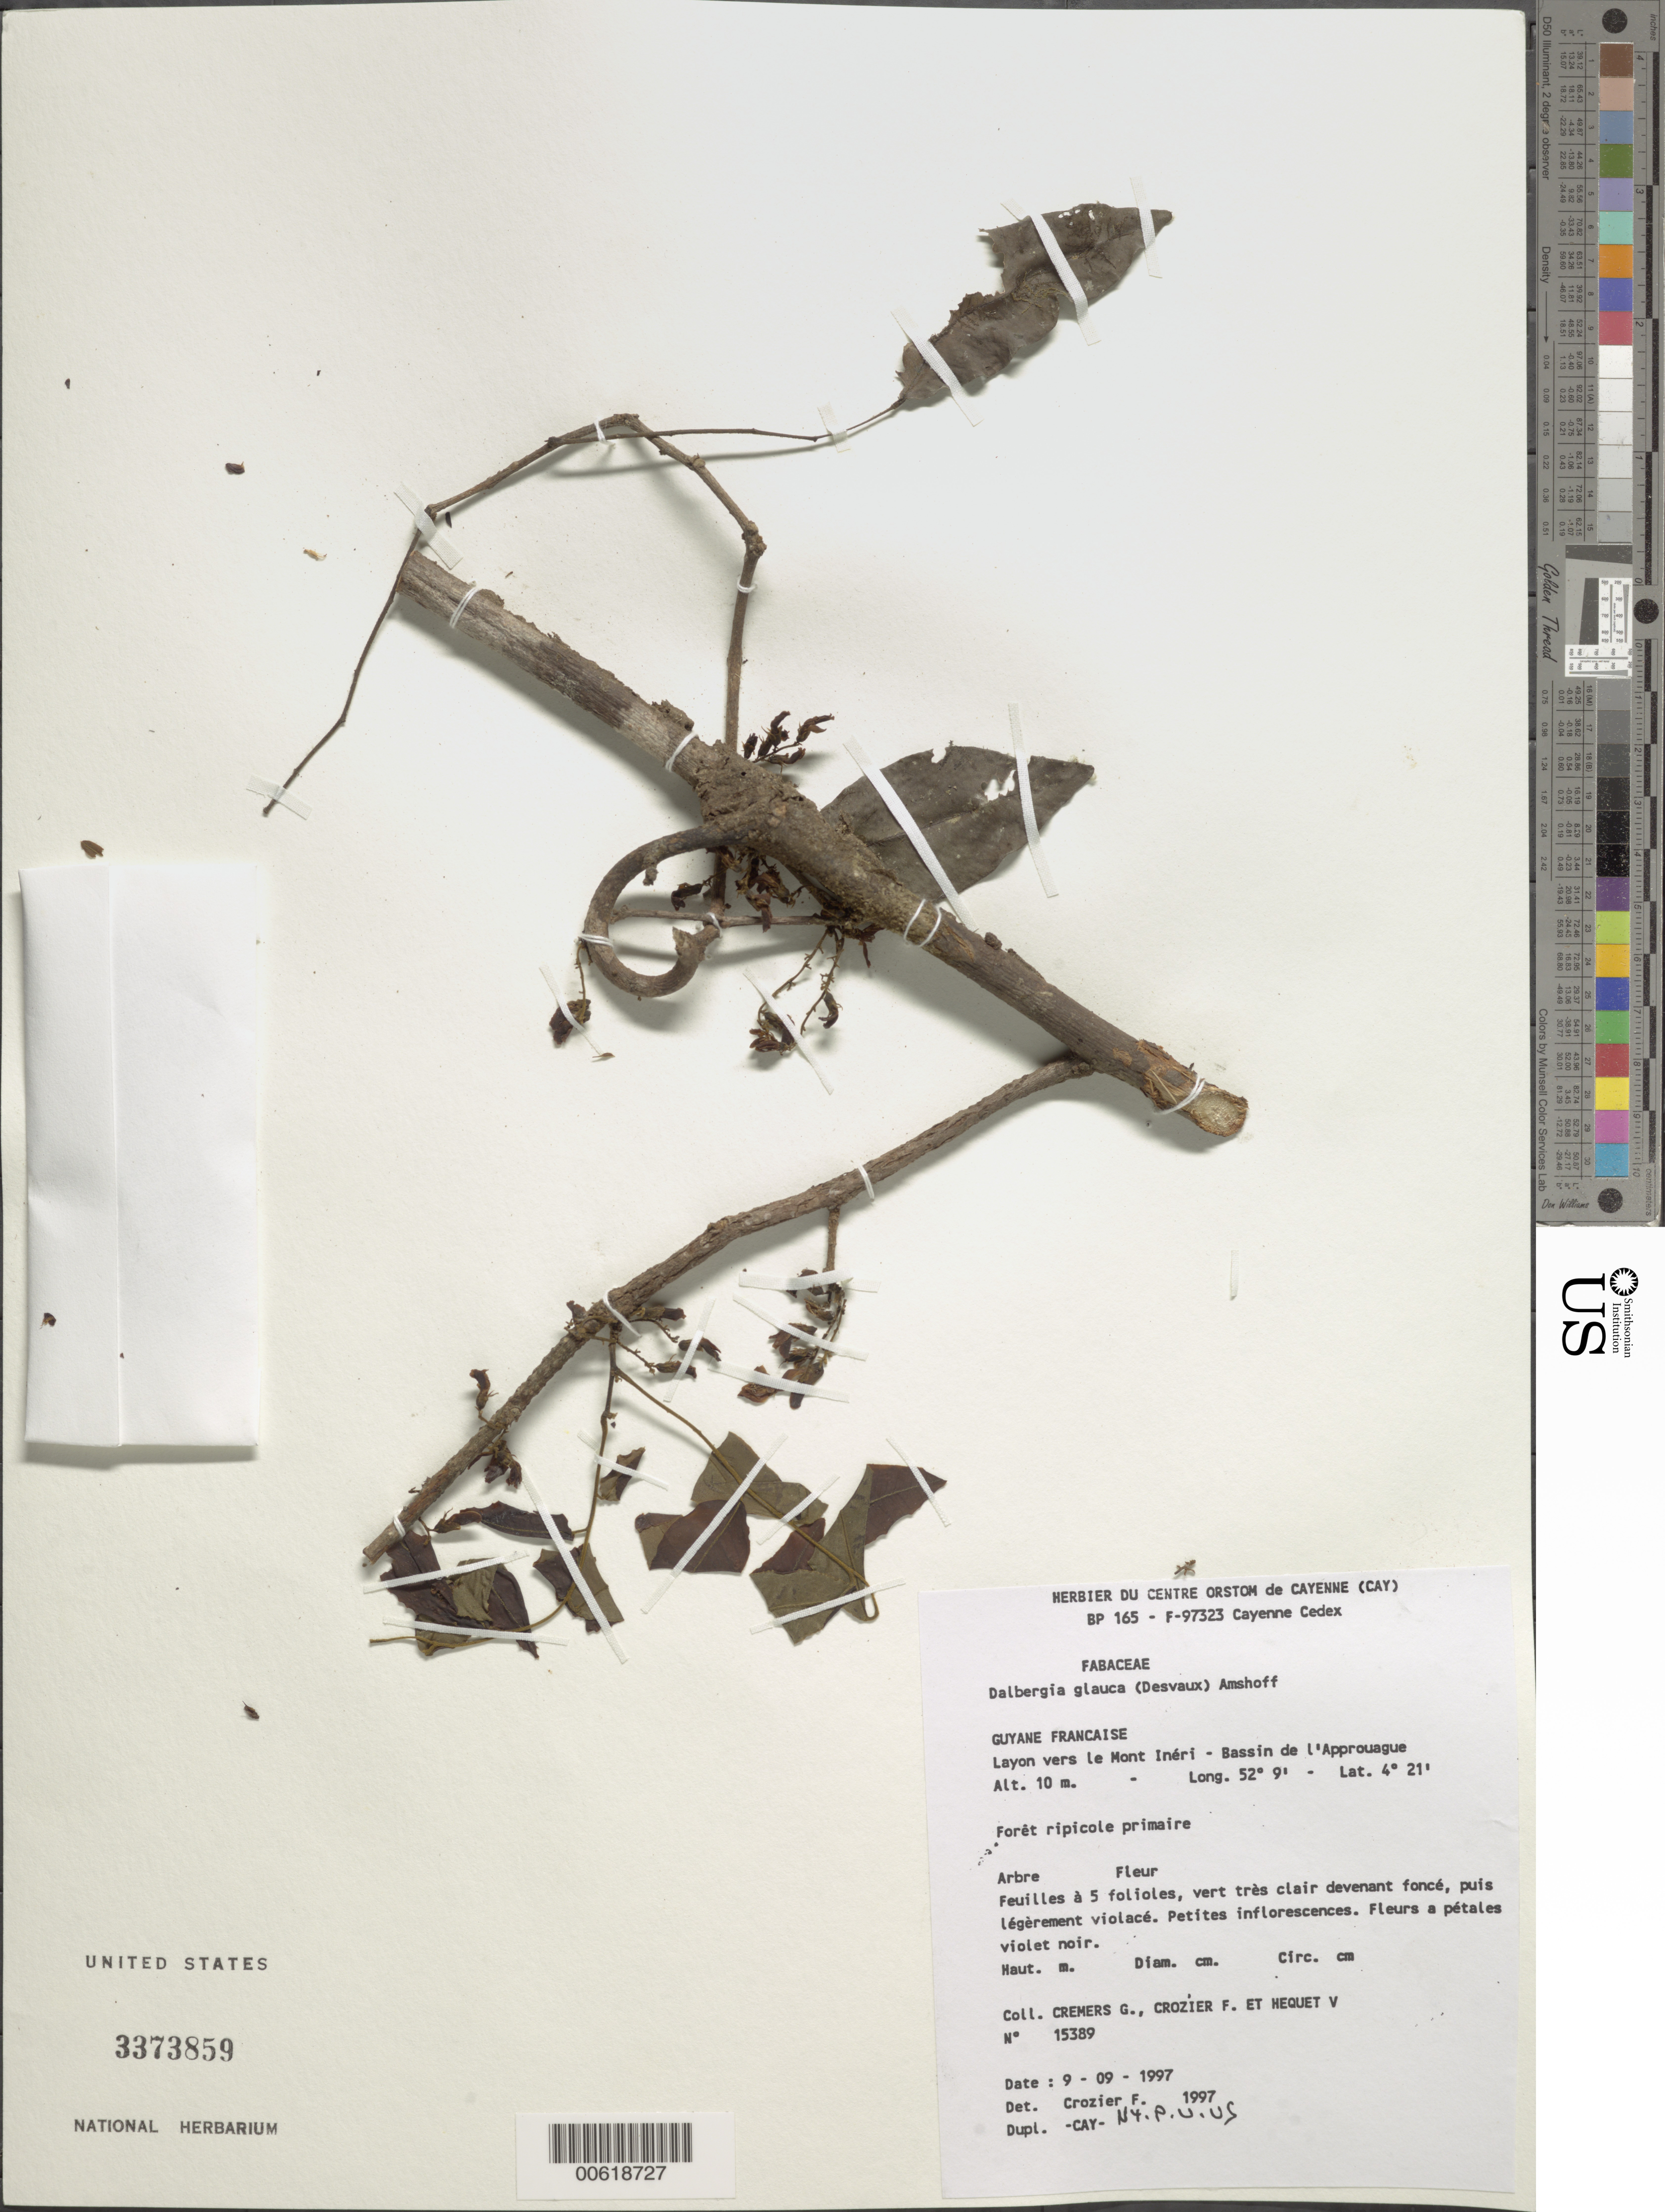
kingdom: Plantae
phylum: Tracheophyta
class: Magnoliopsida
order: Fabales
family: Fabaceae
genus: Dalbergia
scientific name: Dalbergia glauca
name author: (Desv.) Amshoff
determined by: Crozier, F.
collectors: G. Cremers, F. Crozier & V. Hequet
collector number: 15389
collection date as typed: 9-Sep-97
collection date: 1997-09-09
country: French Guiana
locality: Mont Inéri, Bassin de l'Approuague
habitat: Primary riparian forest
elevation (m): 10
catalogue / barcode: US 3373859